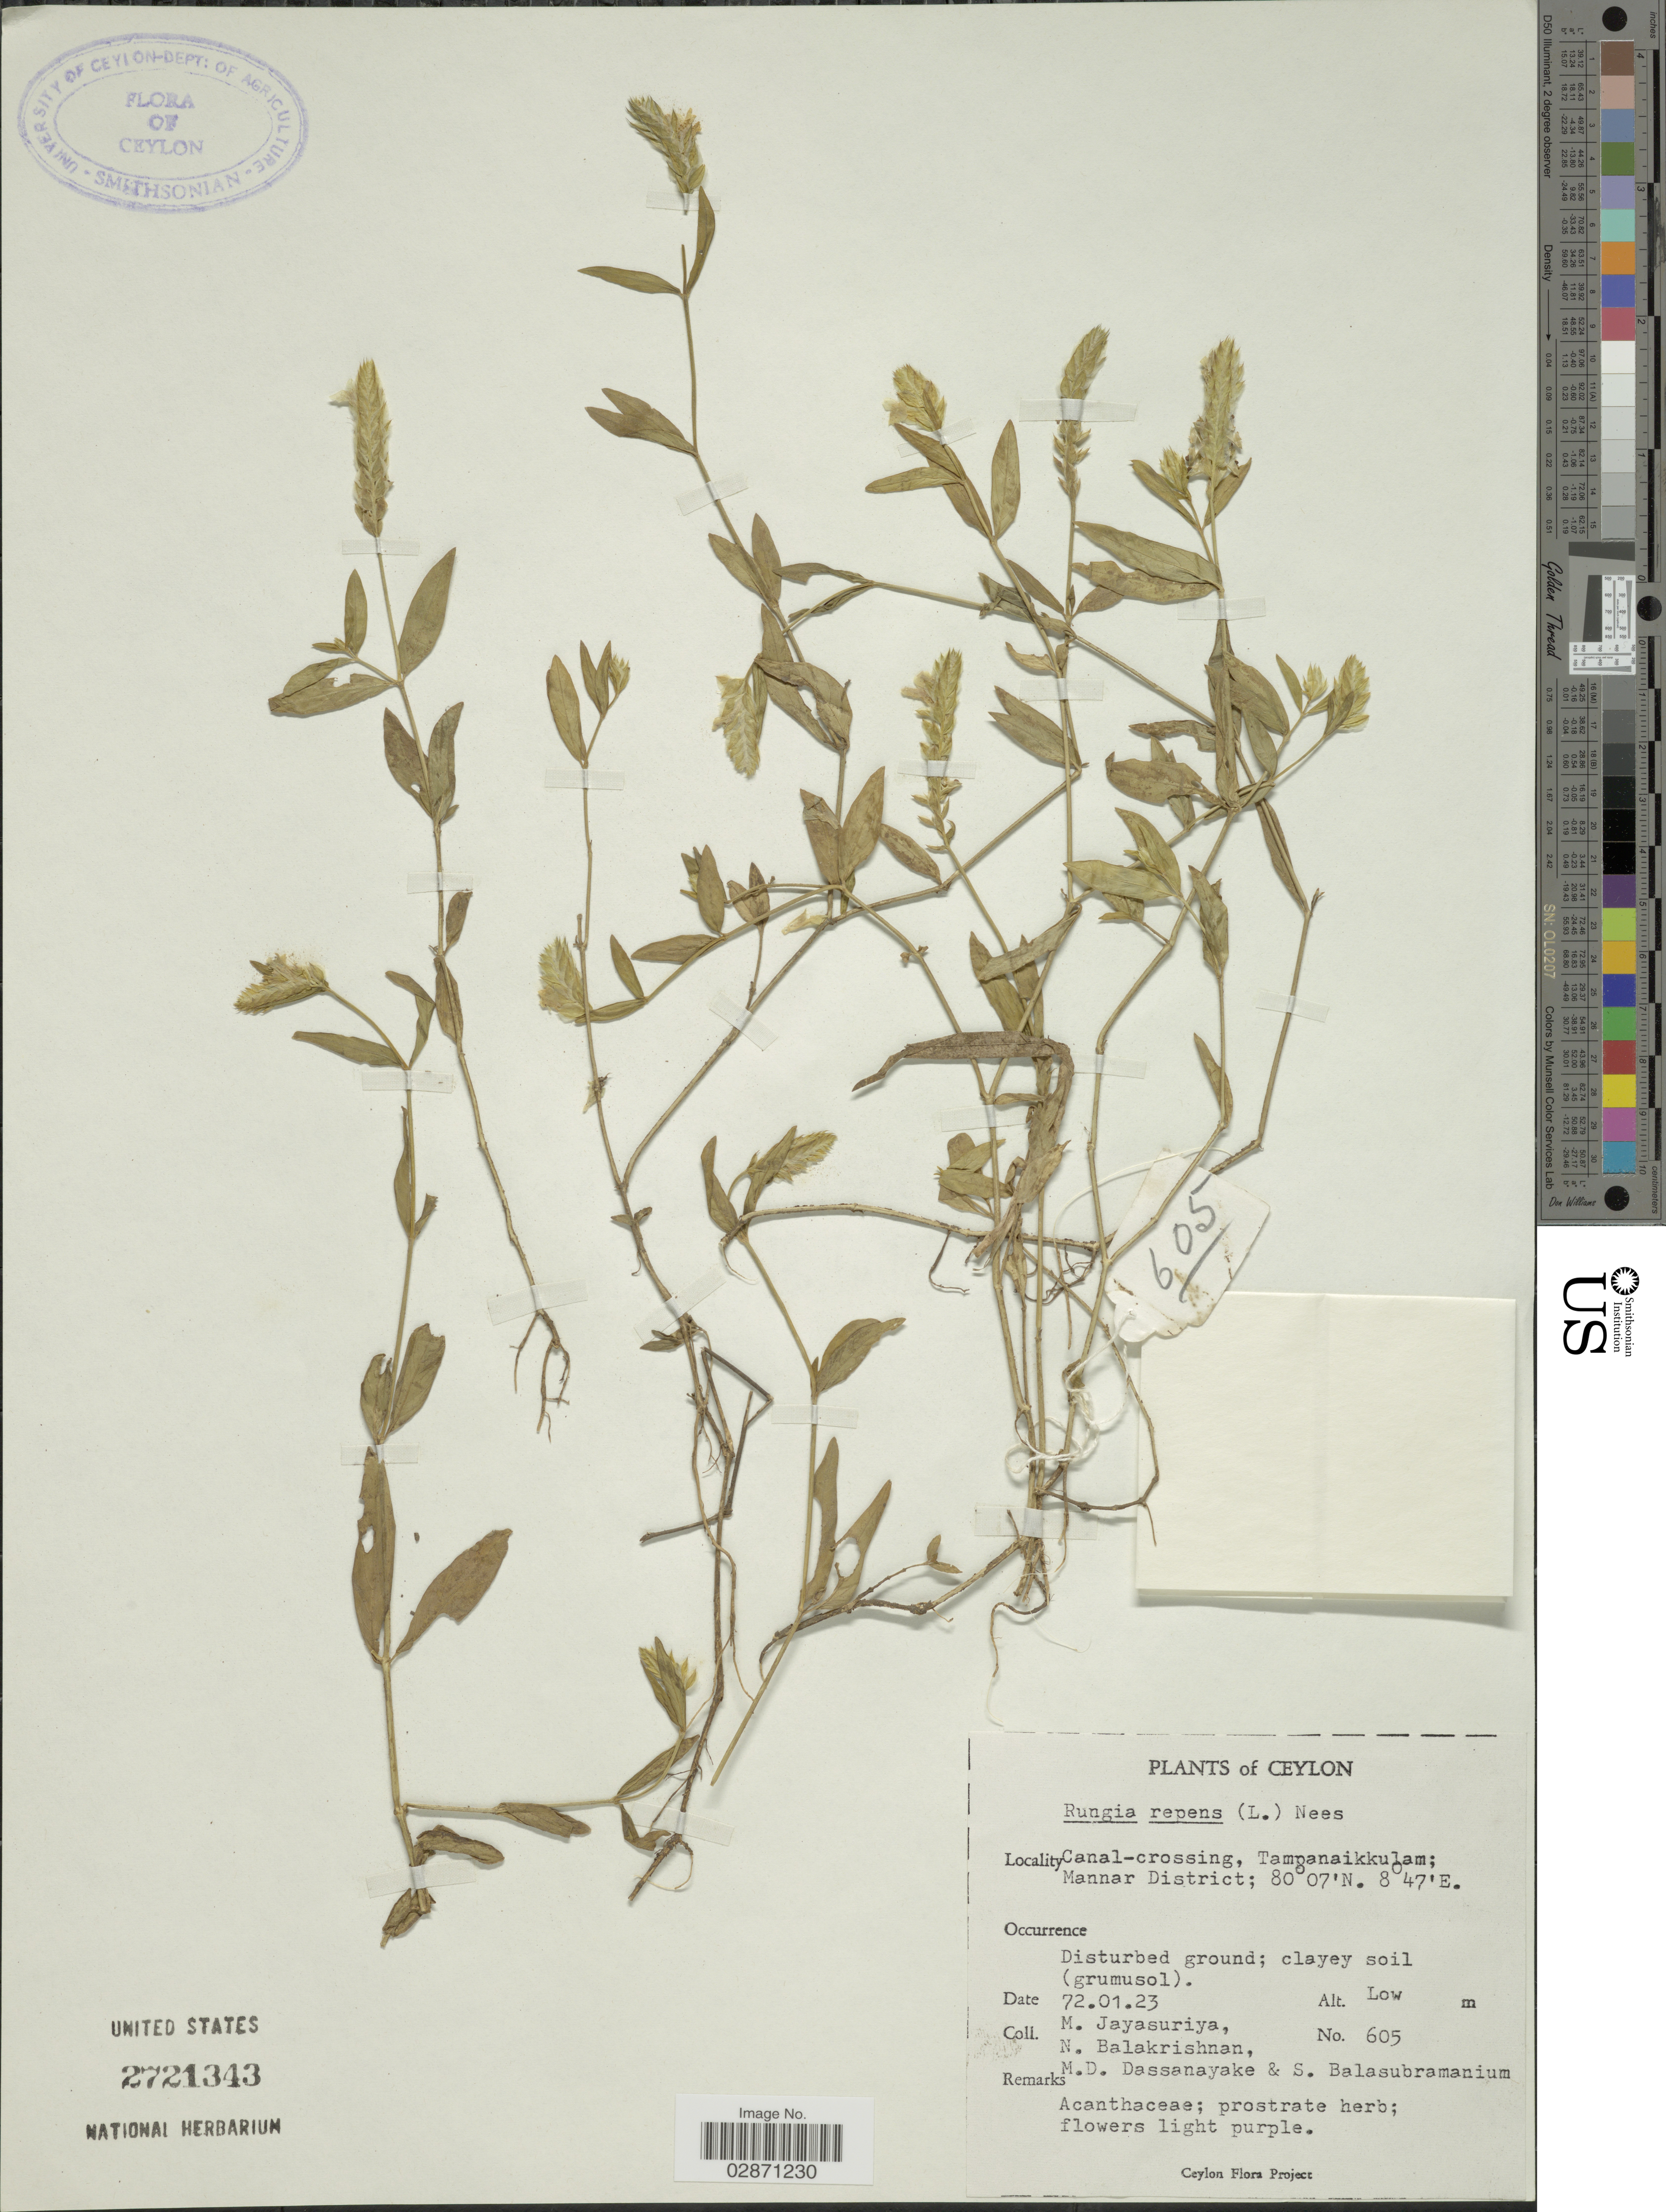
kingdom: Plantae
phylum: Tracheophyta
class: Magnoliopsida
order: Lamiales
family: Acanthaceae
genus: Rungia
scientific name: Rungia repens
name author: (L.) Nees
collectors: M. Jayasuriya, N. Balakrishnan, M. D. Dassanayake & S. Balasubramanium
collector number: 605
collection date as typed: Transcribed d/m/y: 23/1/72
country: Sri Lanka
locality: Ceylon. Canal-crossing, Tampanaikkulam; Mannar District.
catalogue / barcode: US 2721343